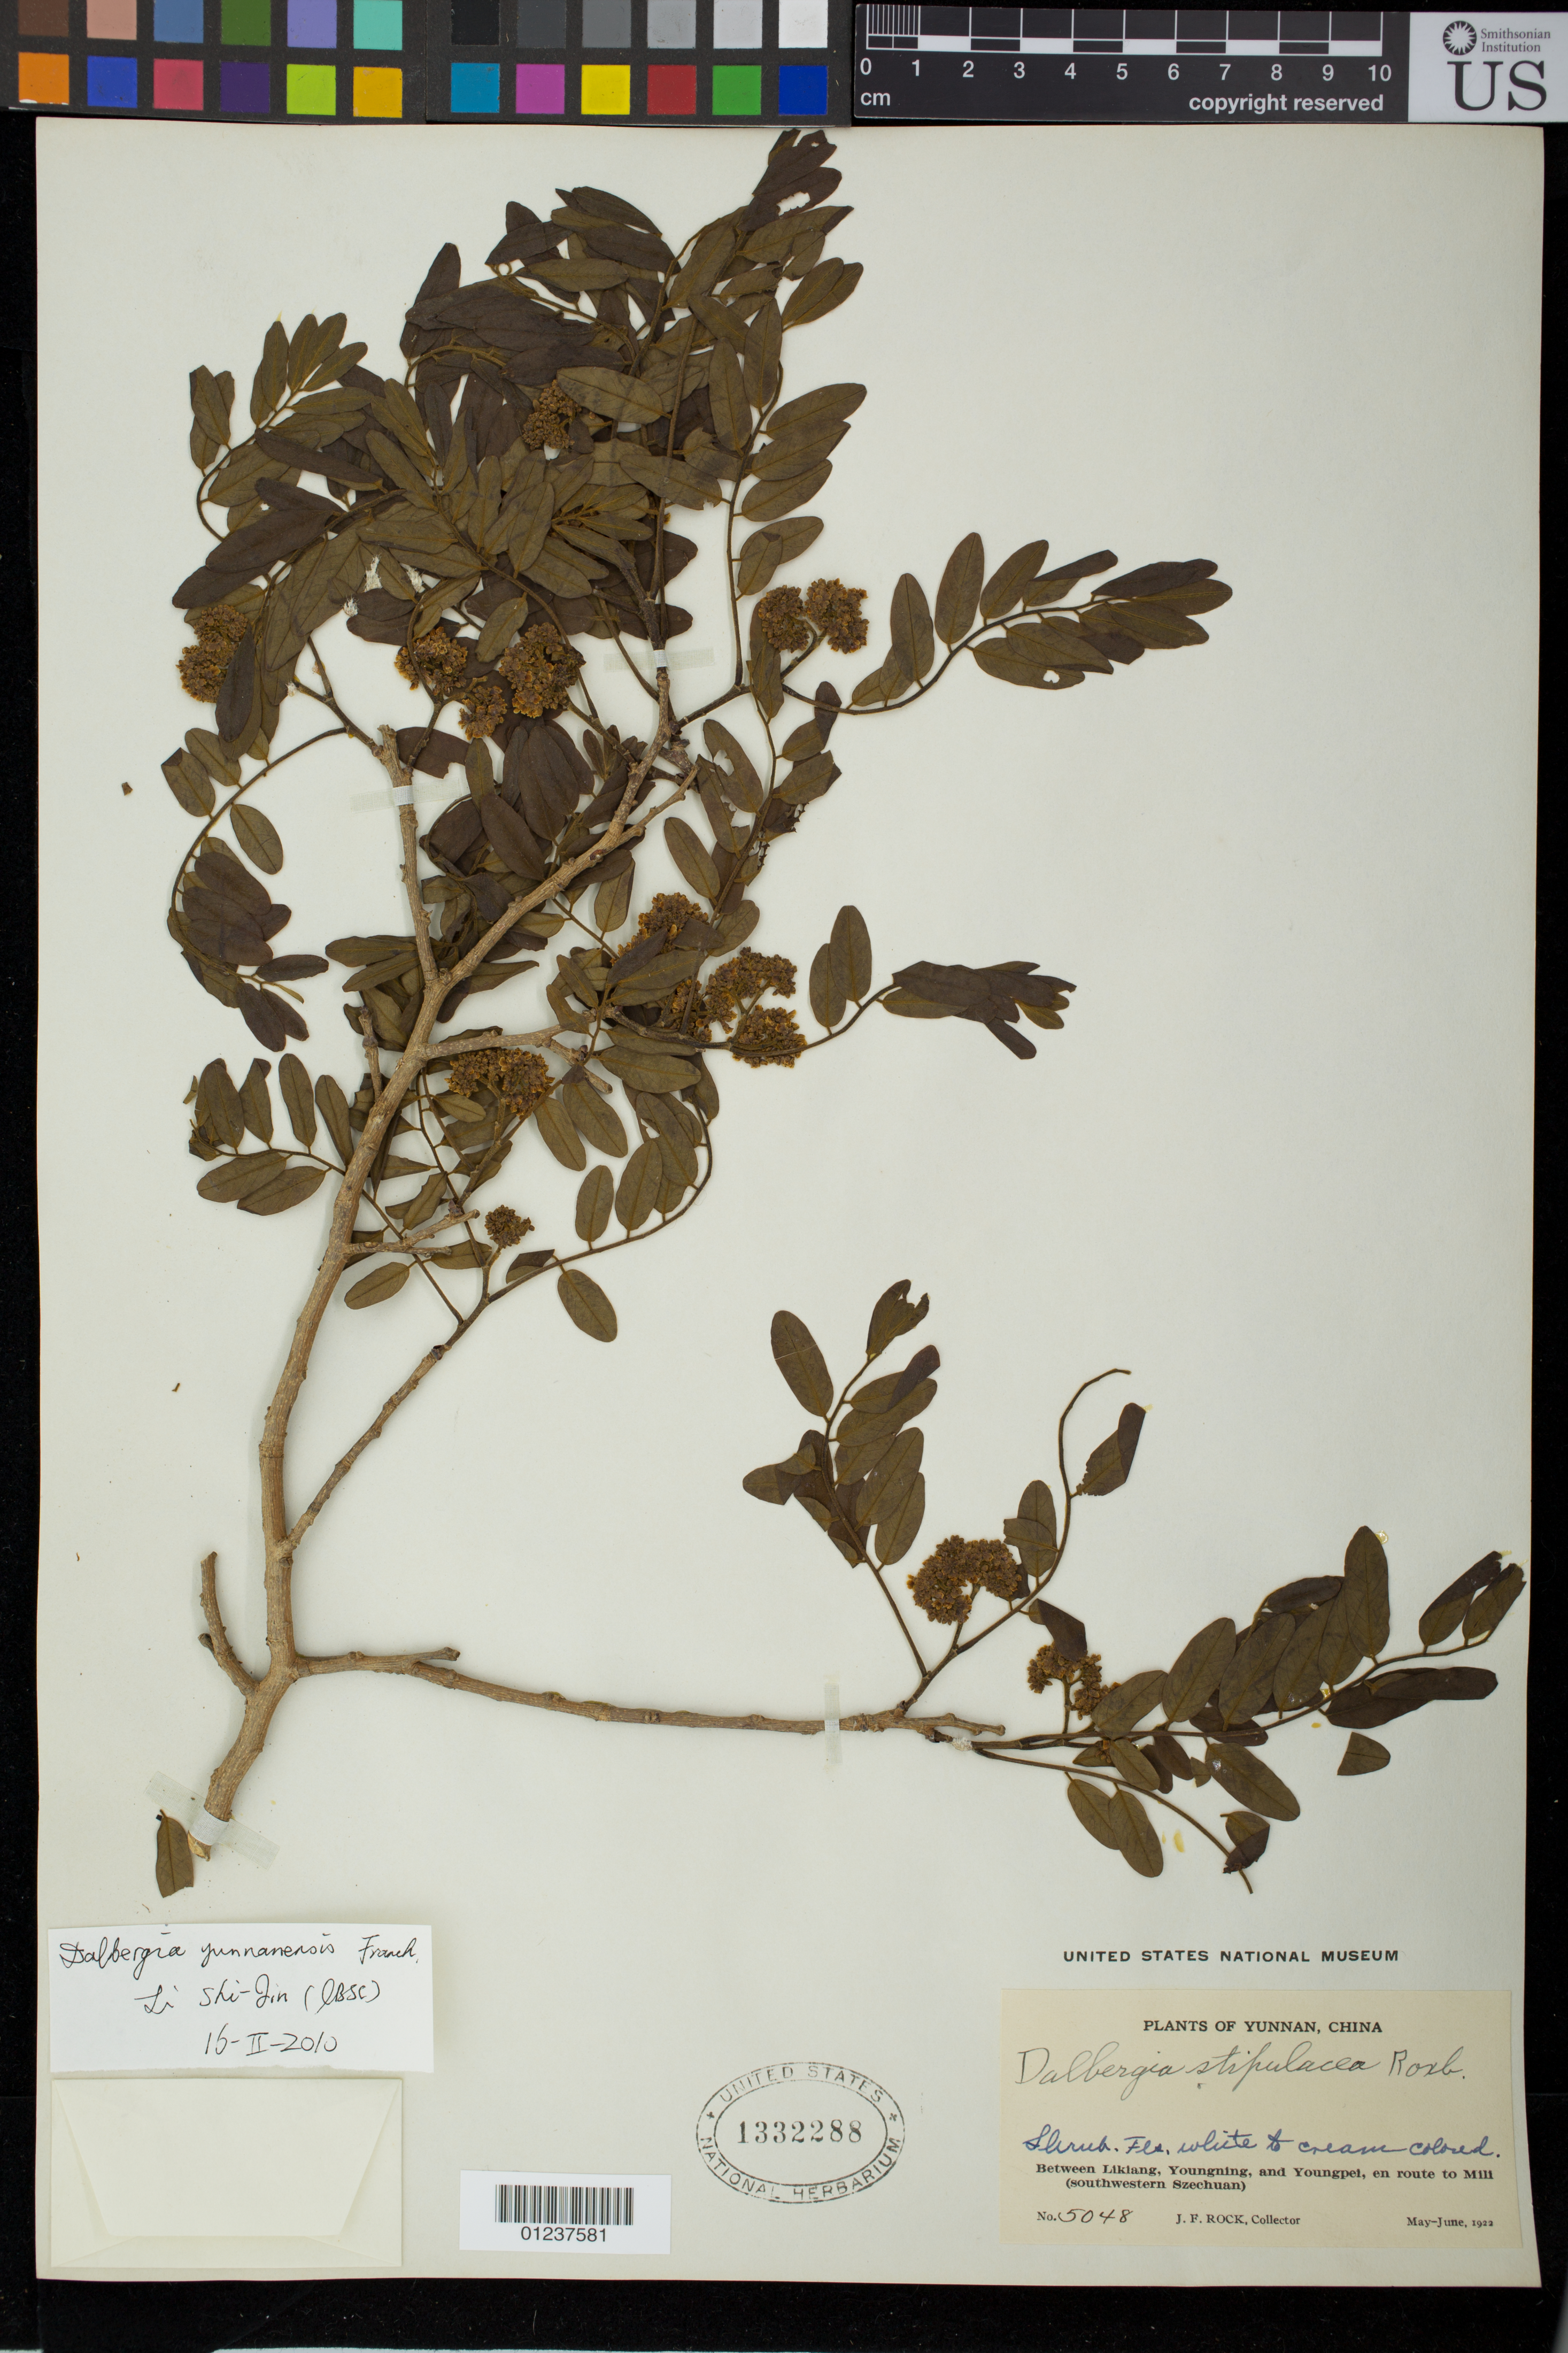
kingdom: Plantae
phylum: Tracheophyta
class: Magnoliopsida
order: Fabales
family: Fabaceae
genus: Dalbergia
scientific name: Dalbergia yunnanensis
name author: Franch.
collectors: J. F. Rock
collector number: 5048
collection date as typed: May 1922 to -- Jun 1922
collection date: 1922-05/1922-06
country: China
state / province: Yunnan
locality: Between Likiang, Youngning, and Youngpei, en route to Mili (southwestern Szechuan)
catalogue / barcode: US 1332288